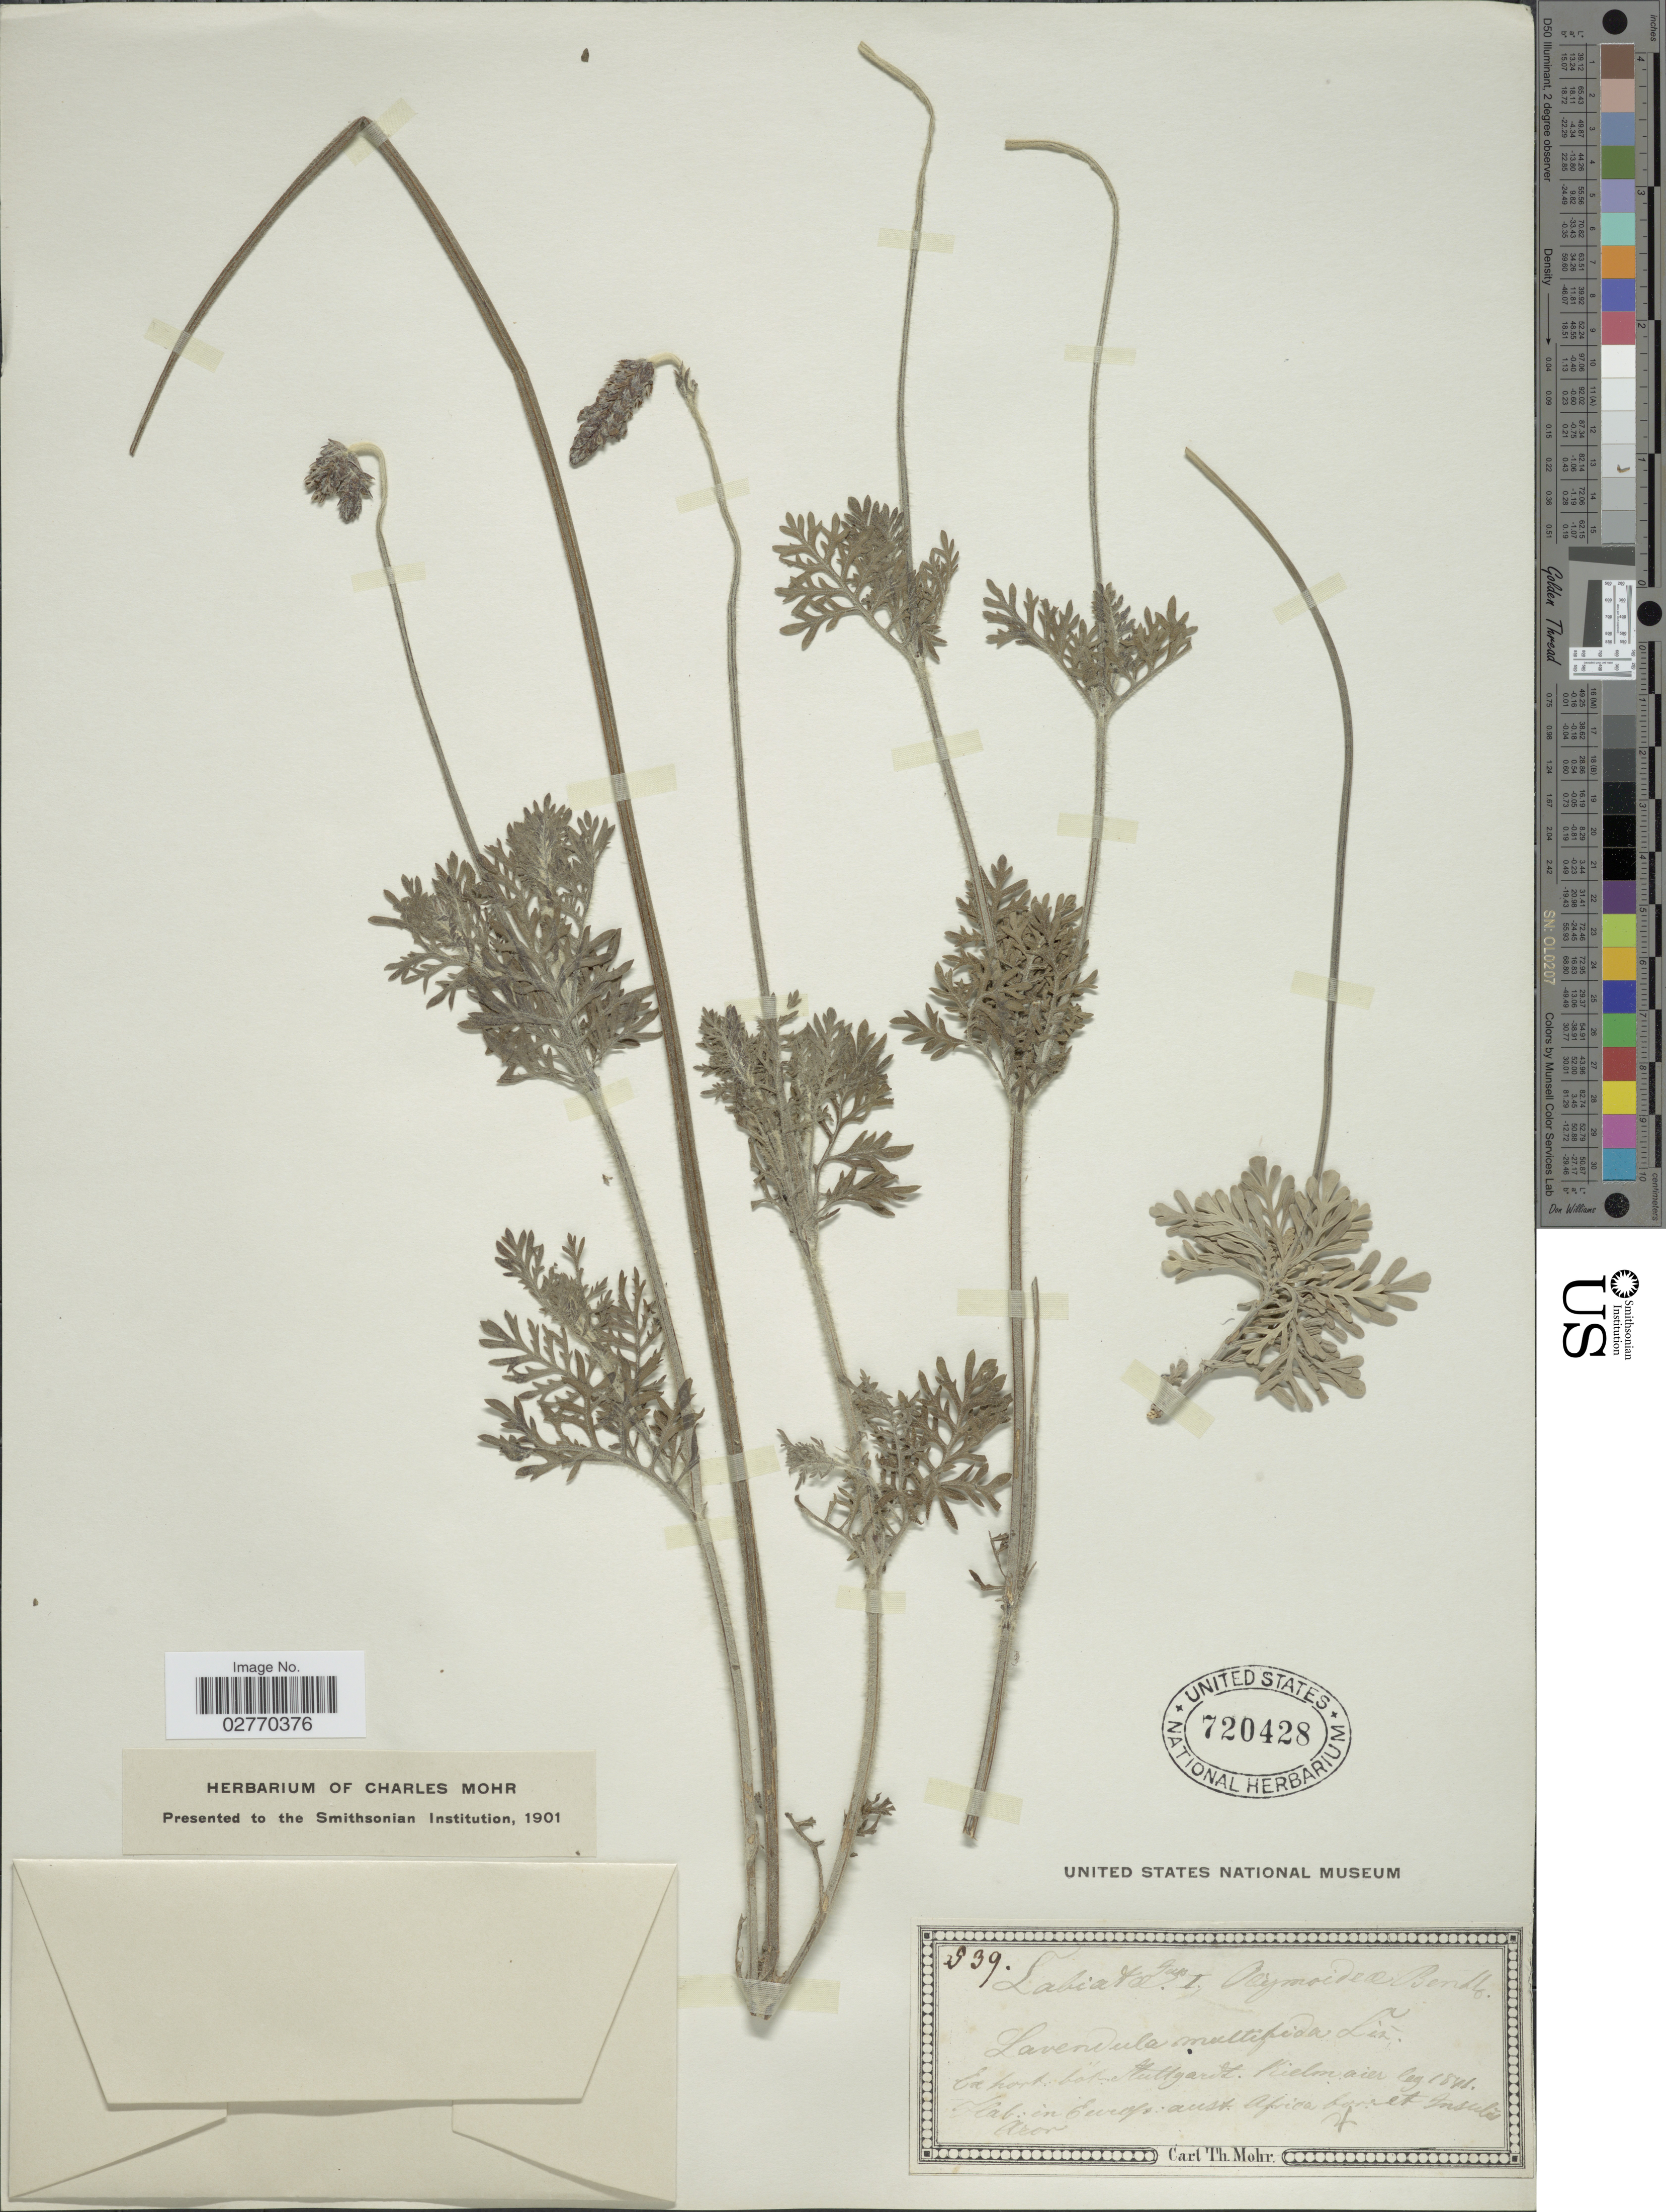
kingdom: Plantae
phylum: Tracheophyta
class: Magnoliopsida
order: Lamiales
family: Lamiaceae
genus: Lavandula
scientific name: Lavandula multifida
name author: L.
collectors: Kielmaier, --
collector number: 539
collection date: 1841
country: South Africa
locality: In Eevervss: aust. Africa favret Insulas Aron. [interpreted]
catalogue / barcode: US 720428